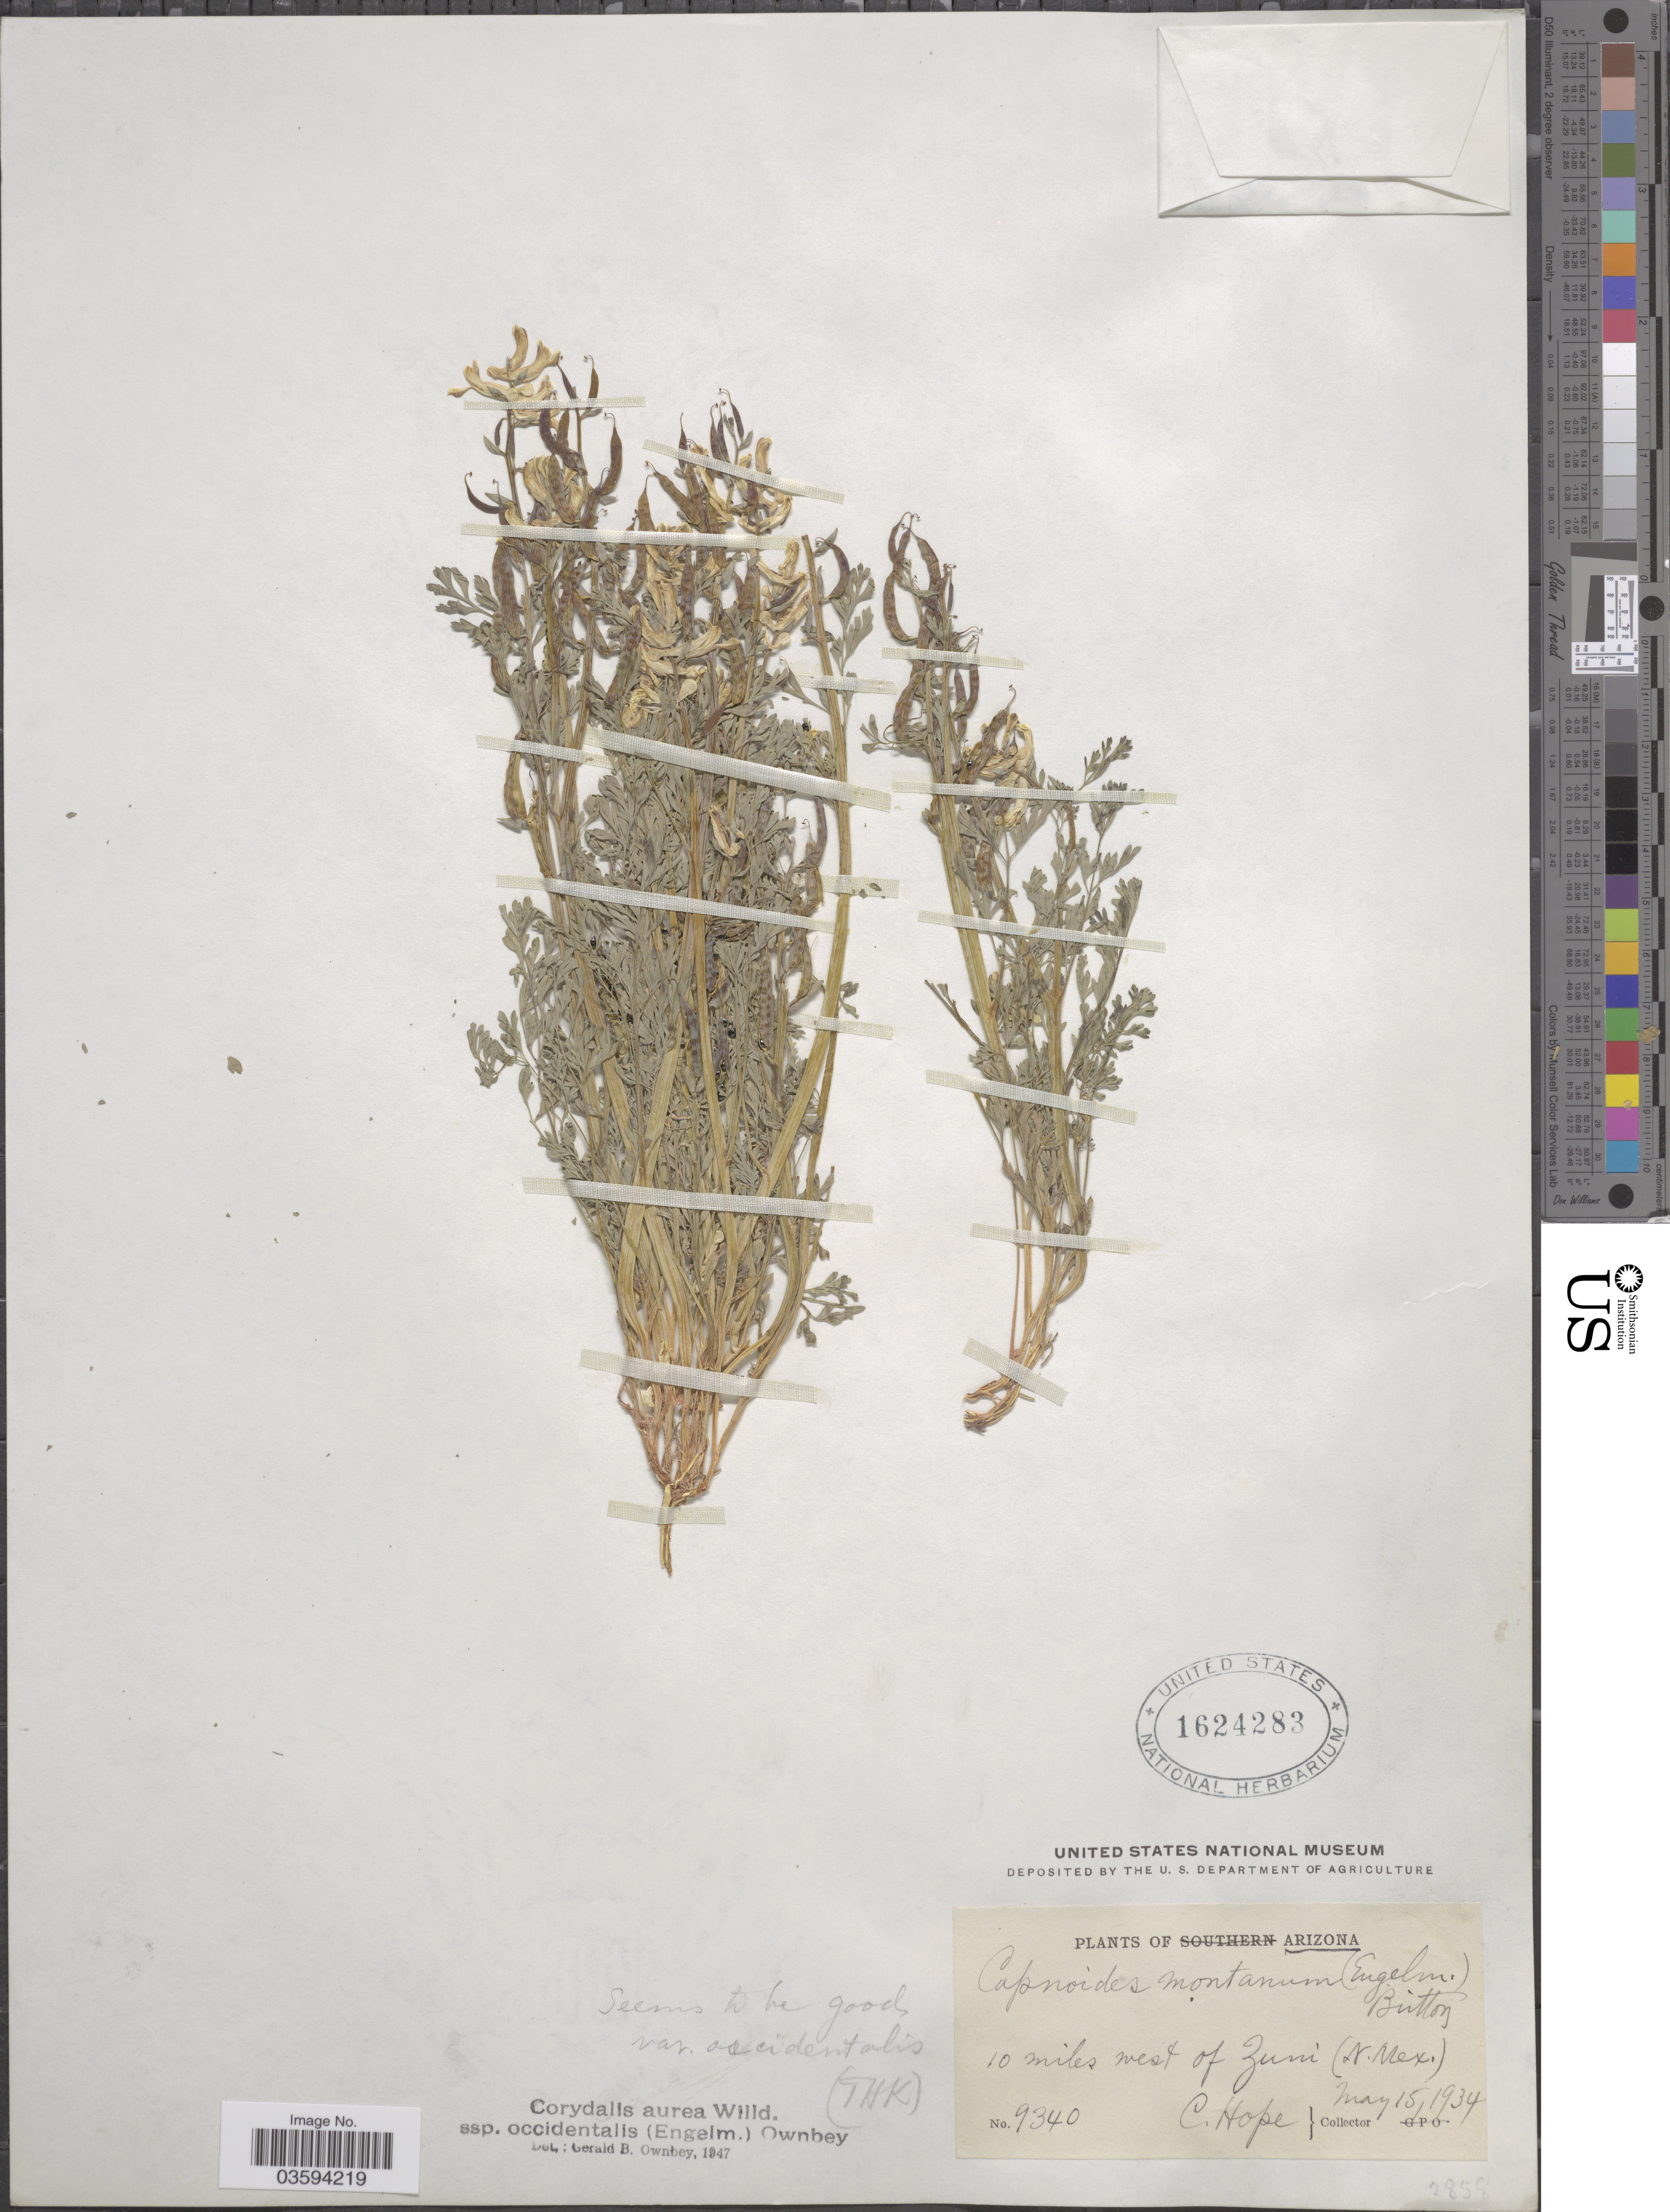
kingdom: Plantae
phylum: Tracheophyta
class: Magnoliopsida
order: Ranunculales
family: Papaveraceae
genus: Corydalis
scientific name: Corydalis aurea subsp. occidentalis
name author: Willd.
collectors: C. Hope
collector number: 9340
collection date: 1934-05-15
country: United States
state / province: Arizona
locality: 10 miles west of Zuni (N. Mex.).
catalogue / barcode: US 1624283